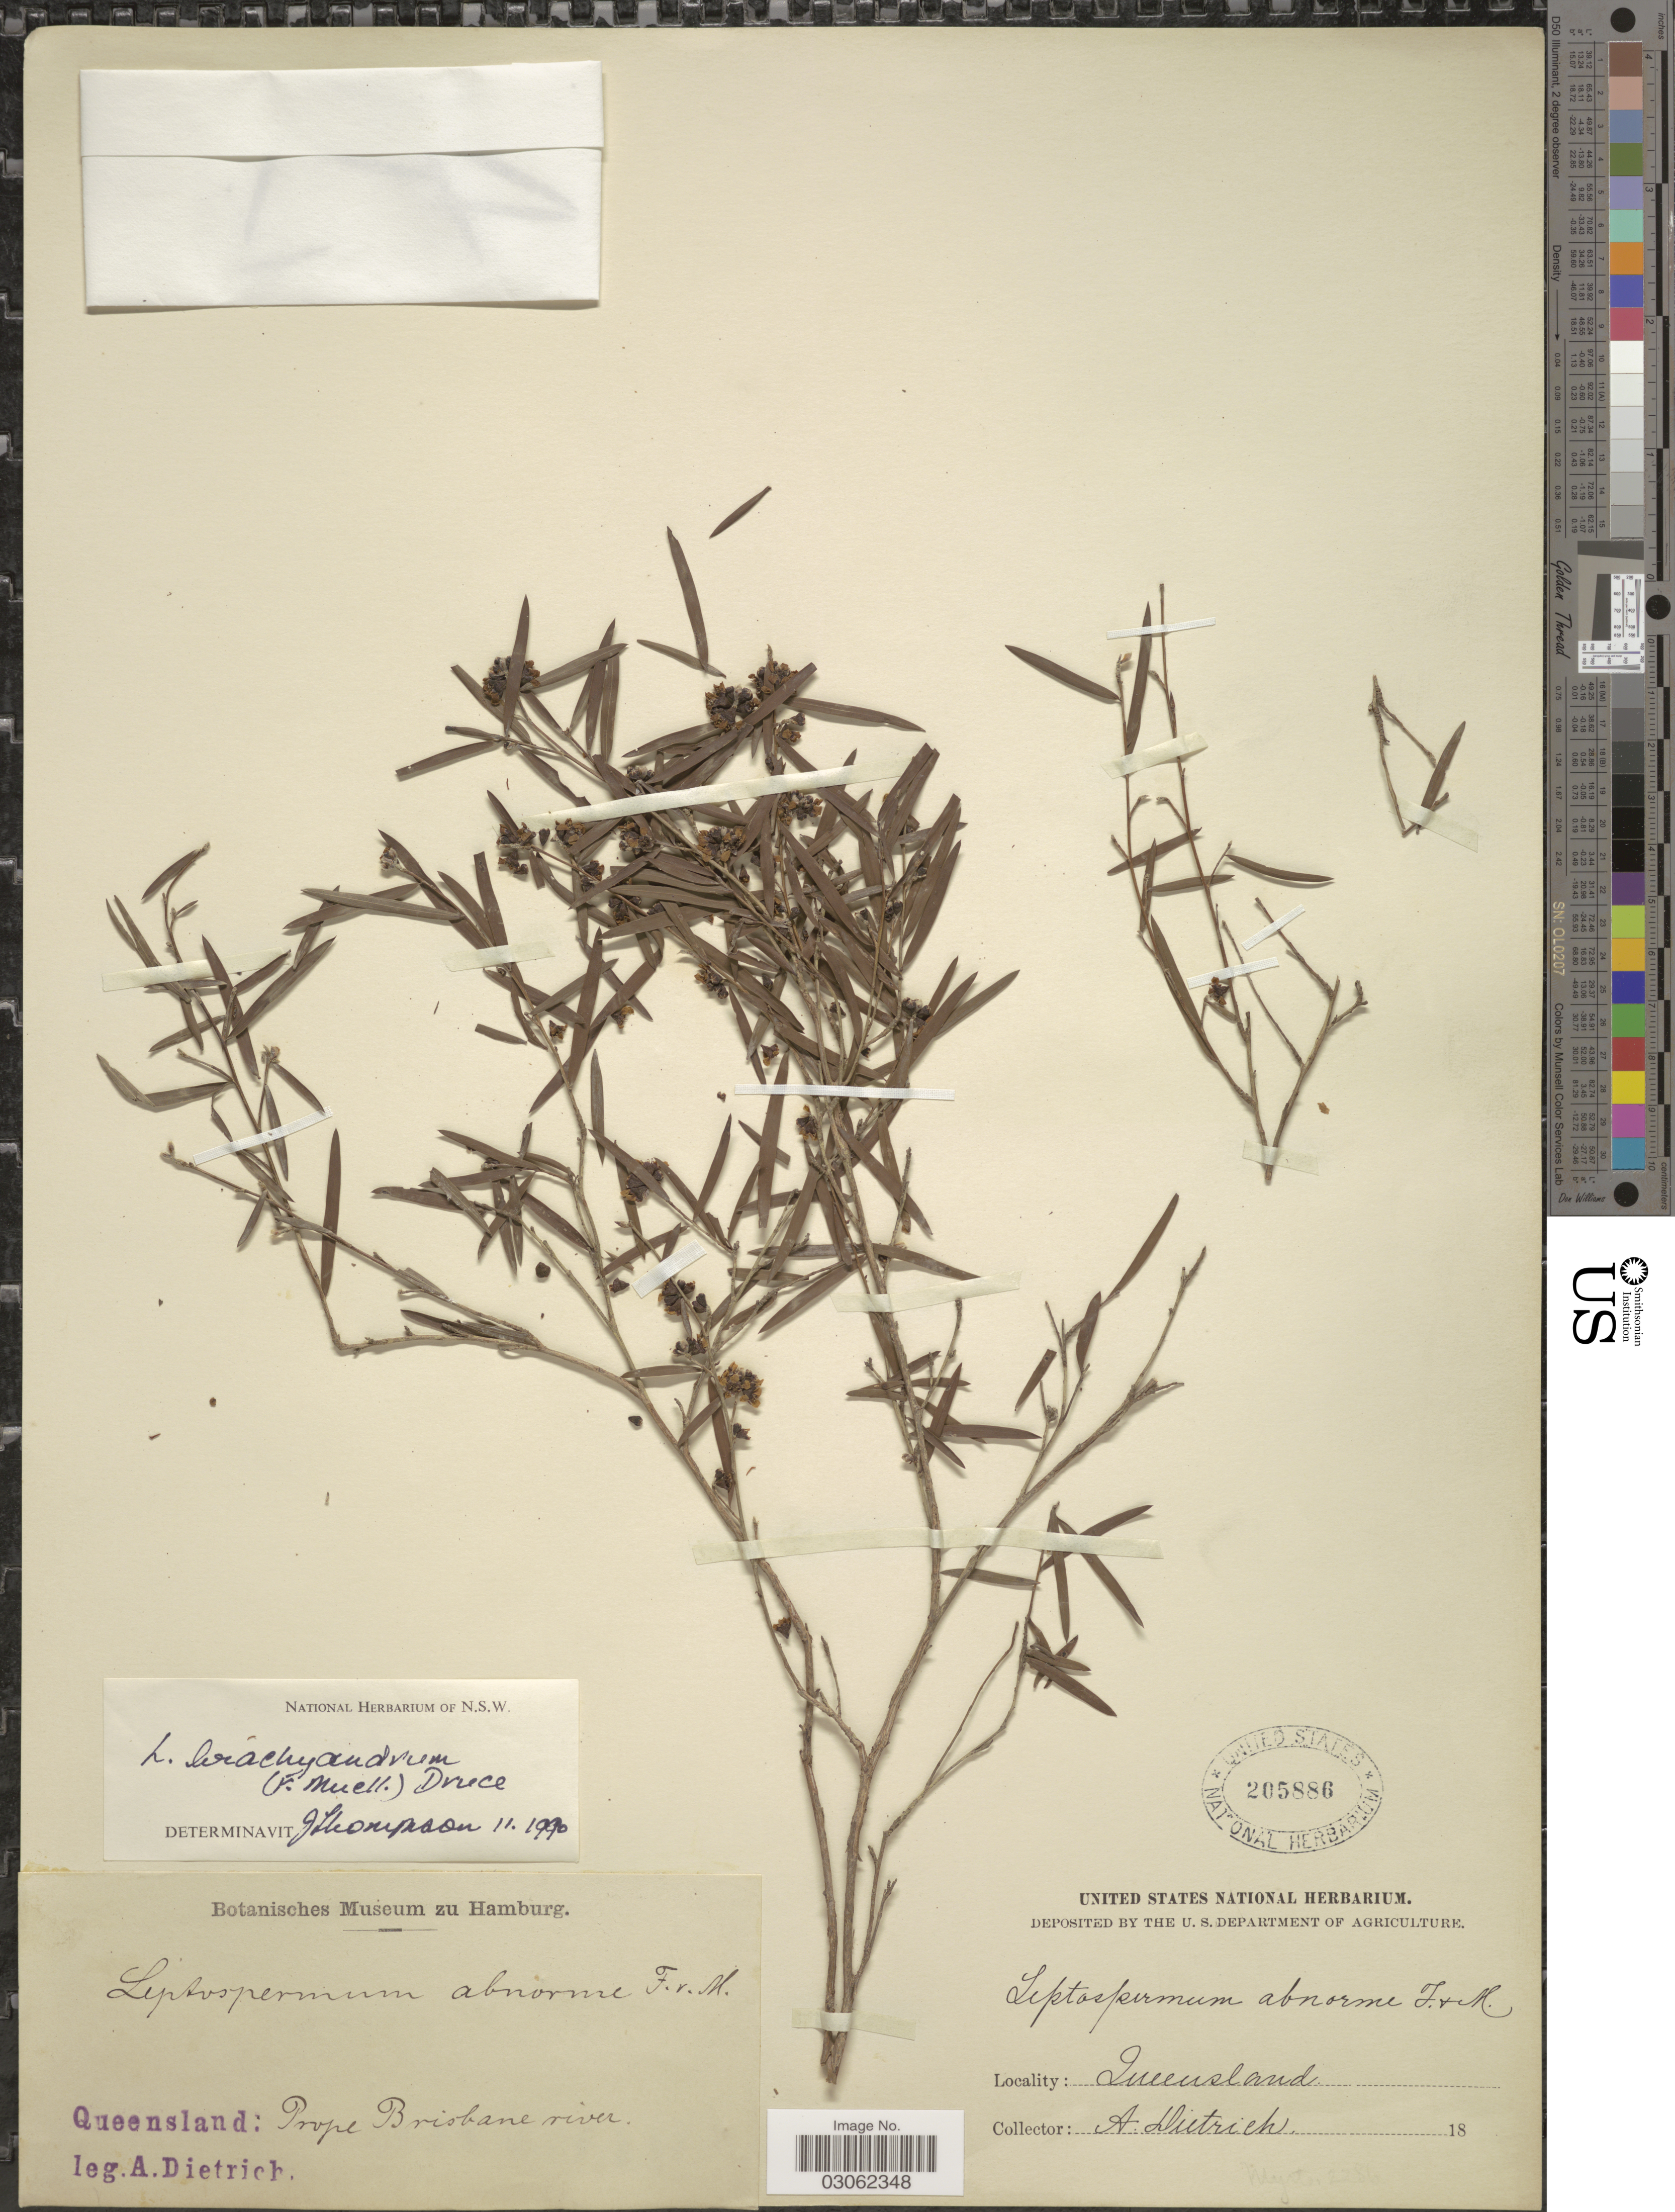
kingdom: Plantae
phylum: Tracheophyta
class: Magnoliopsida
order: Myrtales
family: Myrtaceae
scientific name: Aggreflorum brachyandrum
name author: (F. Muell.) P.G. Wilson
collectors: A. Dietrich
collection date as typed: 18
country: Australia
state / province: Queensland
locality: Prope Brisbane river.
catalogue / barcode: US 205886